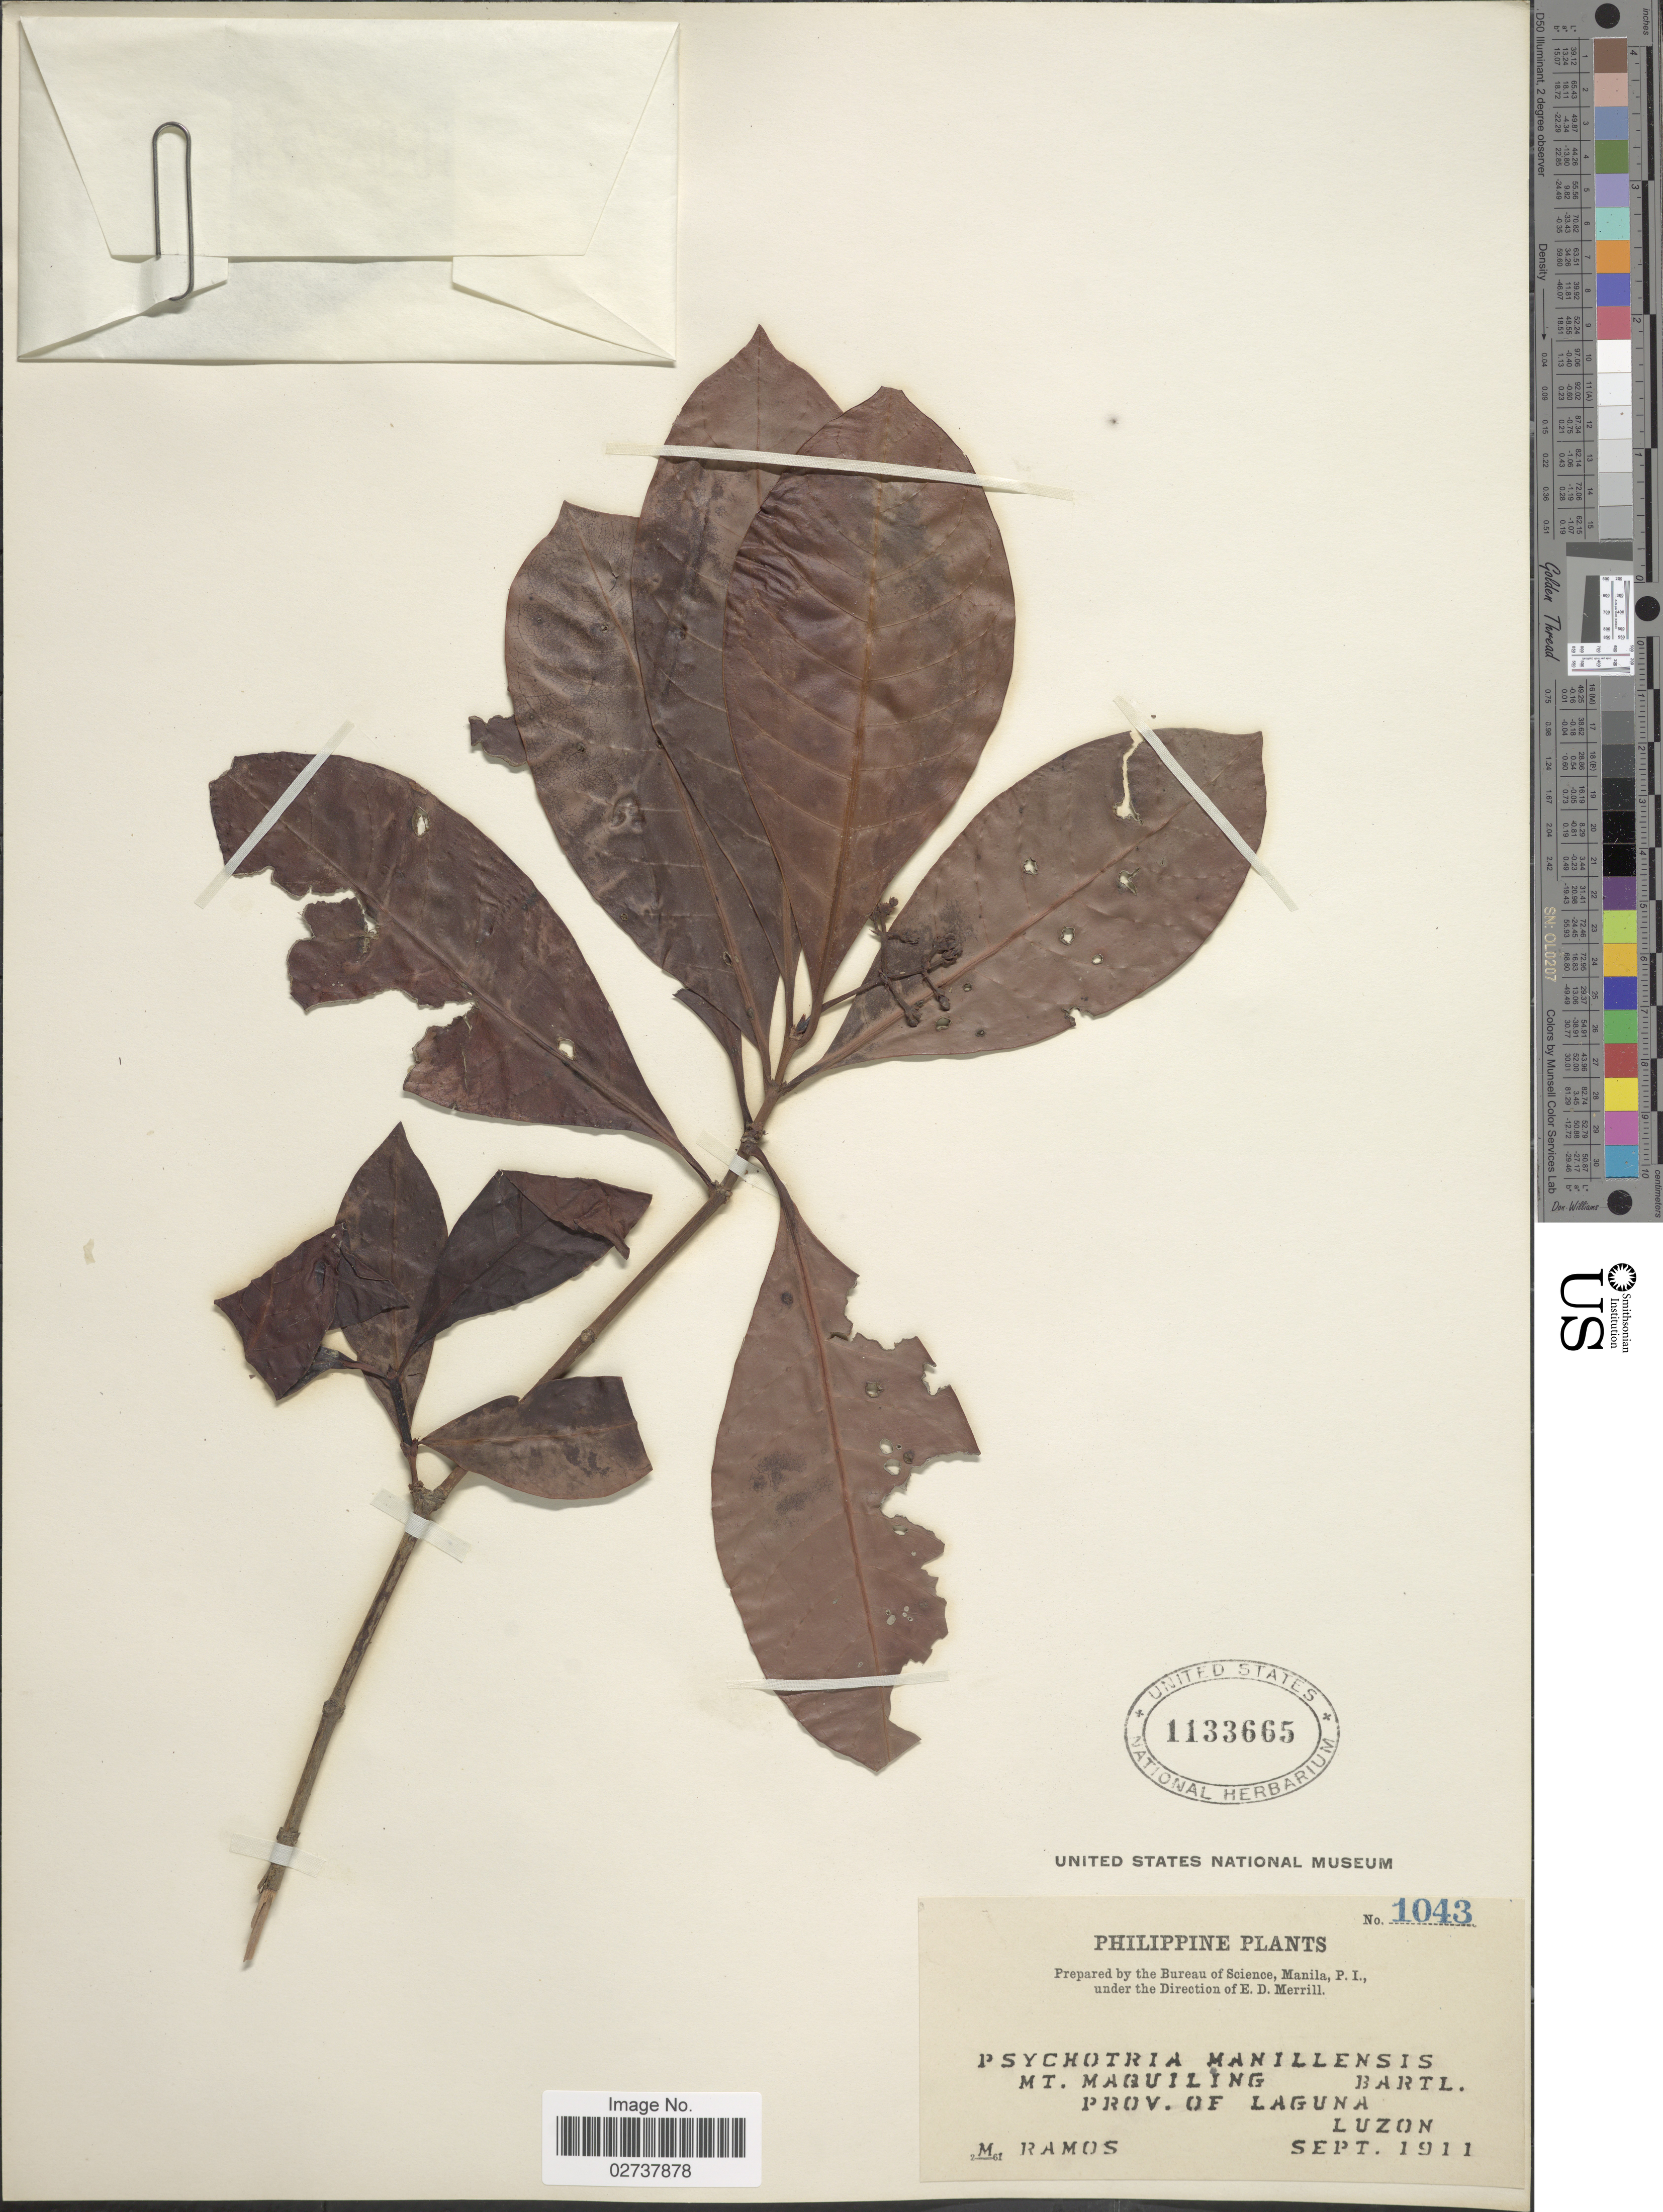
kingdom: Plantae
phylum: Tracheophyta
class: Magnoliopsida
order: Gentianales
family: Rubiaceae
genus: Psychotria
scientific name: Psychotria manillensis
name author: Bartl. ex DC.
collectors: M. Ramos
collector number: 1043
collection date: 1911-09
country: Philippines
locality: Mt.Maquiling, Prov. of Laguna, Luzon.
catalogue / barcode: US 1133665